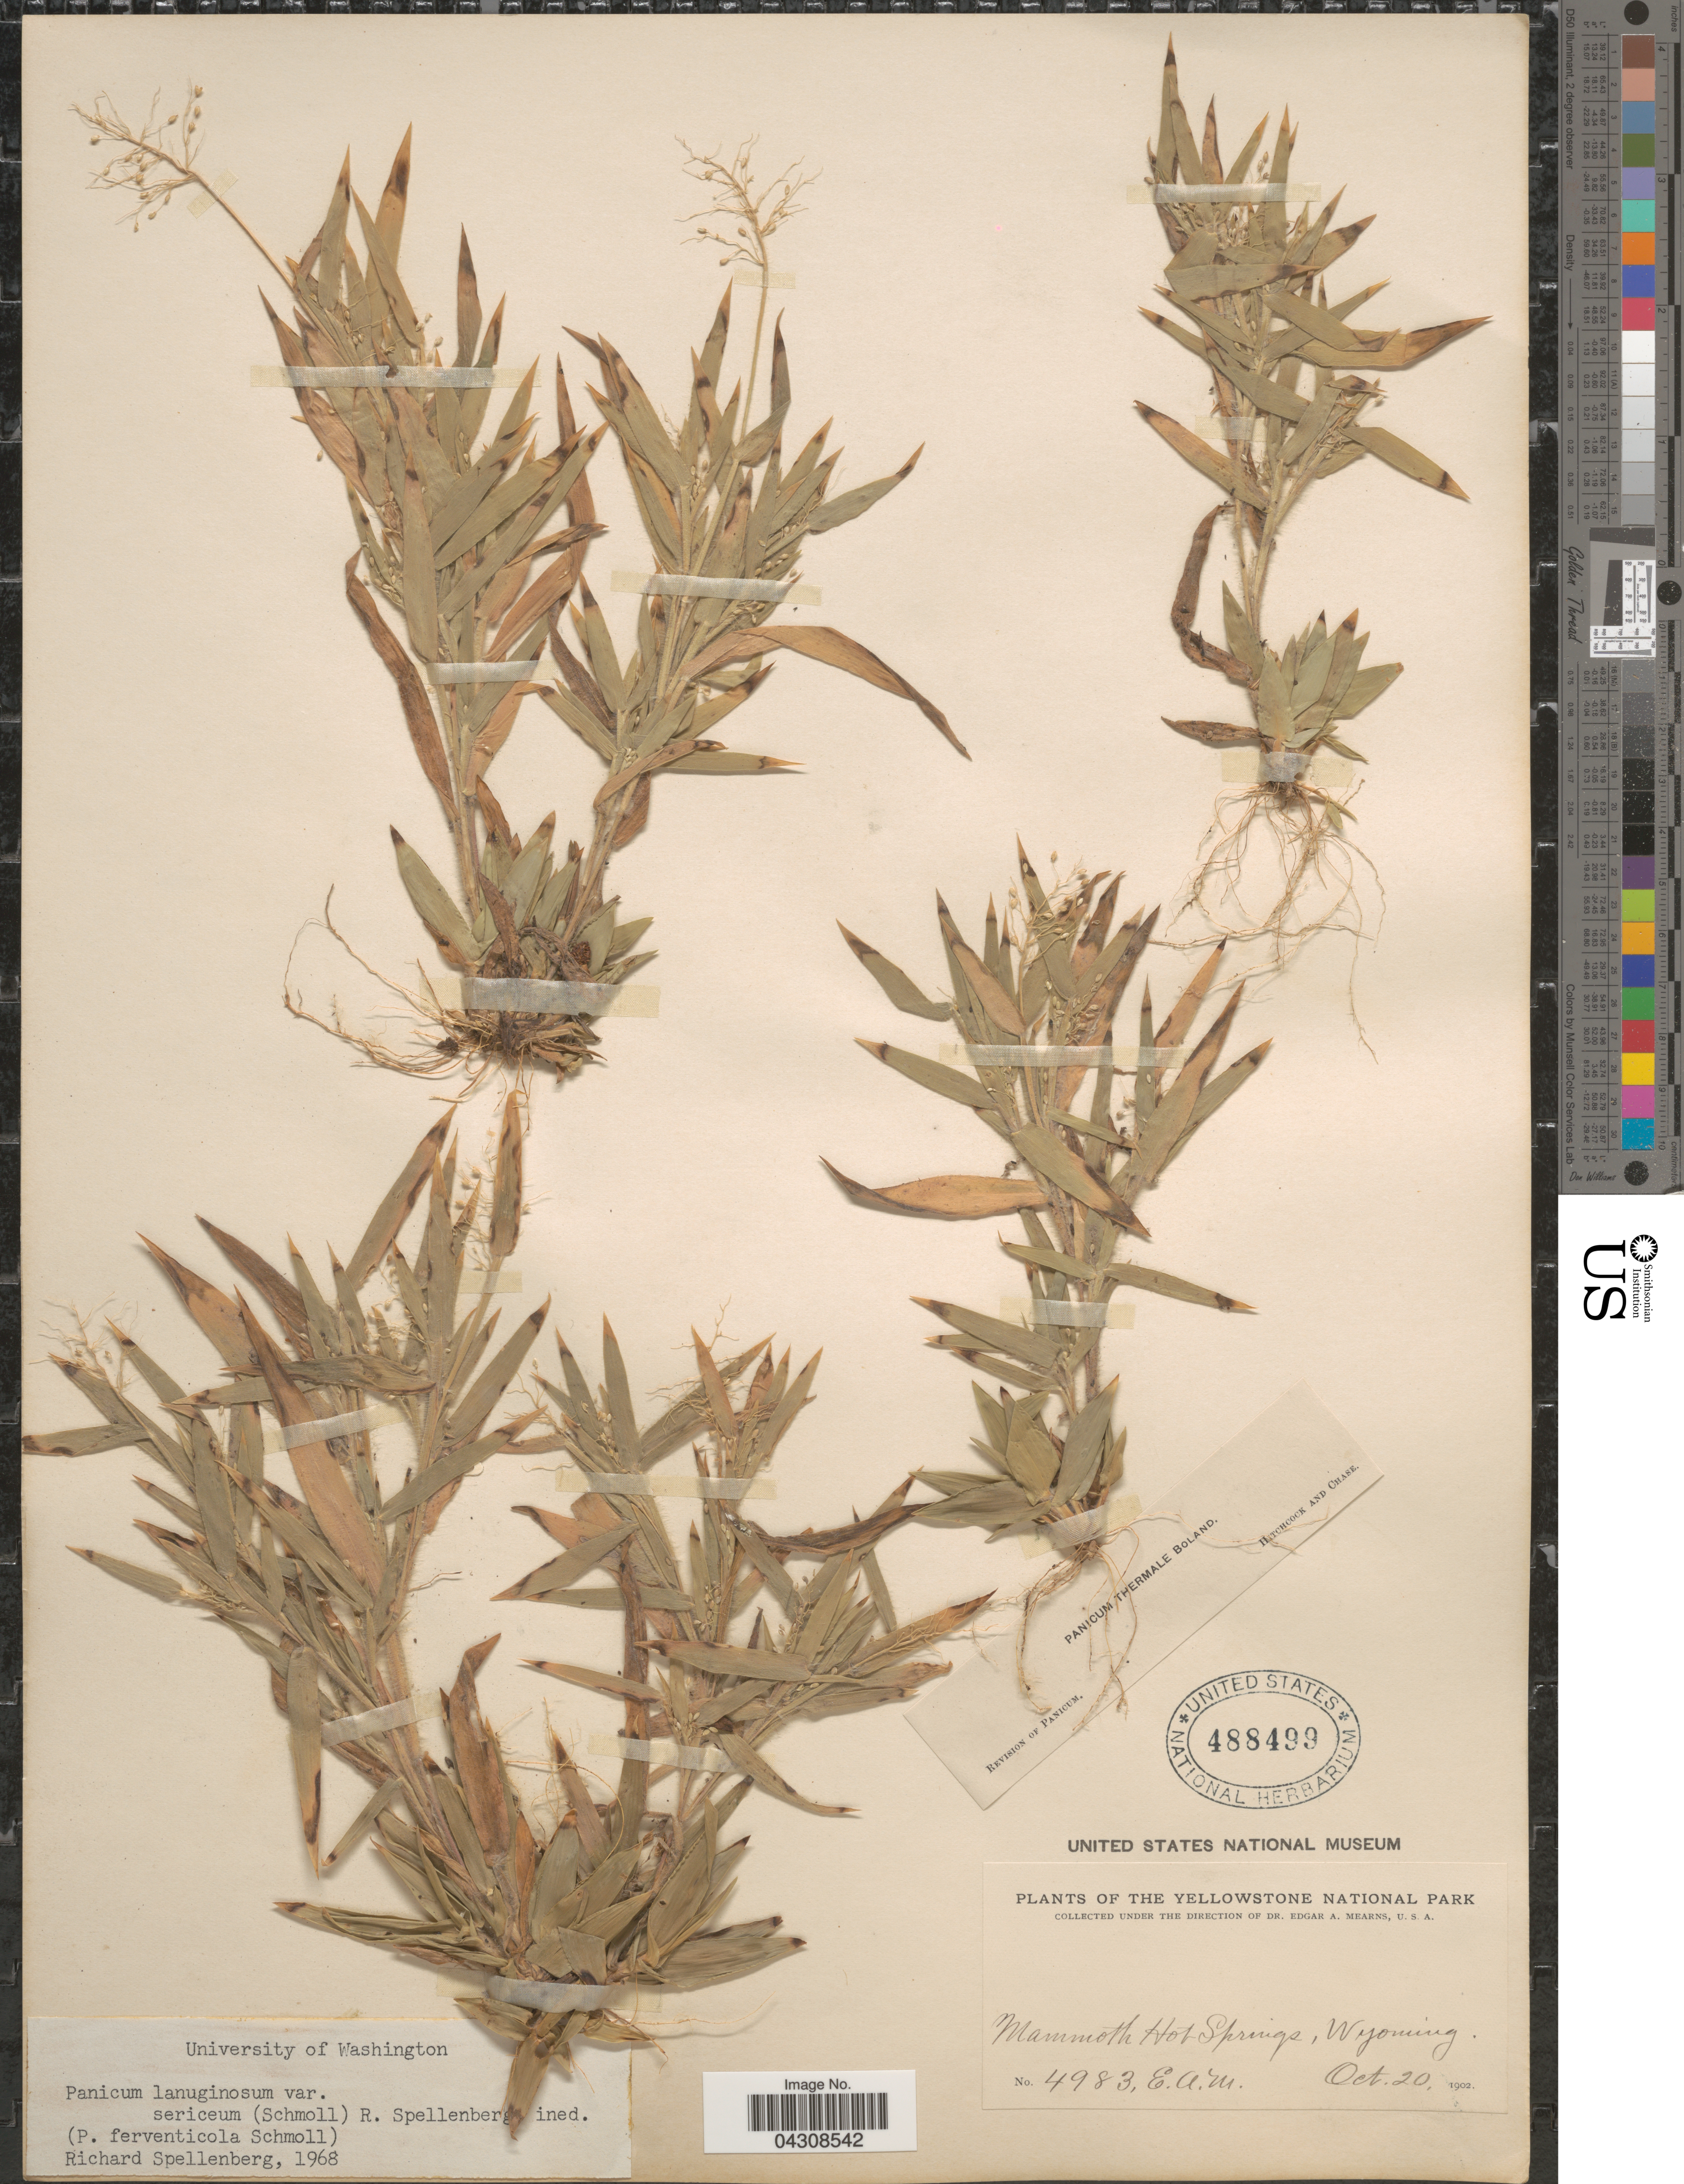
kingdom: Plantae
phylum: Tracheophyta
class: Liliopsida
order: Poales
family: Poaceae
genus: Dichanthelium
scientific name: Dichanthelium acuminatum var. acuminatum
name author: (Sw.) Gould & C.A. Clark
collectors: E. A. Mearns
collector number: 4983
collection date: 1902-10-20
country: United States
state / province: Wyoming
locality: Yellowstone National Park. Mammoth Hot Springs.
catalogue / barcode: US 488499